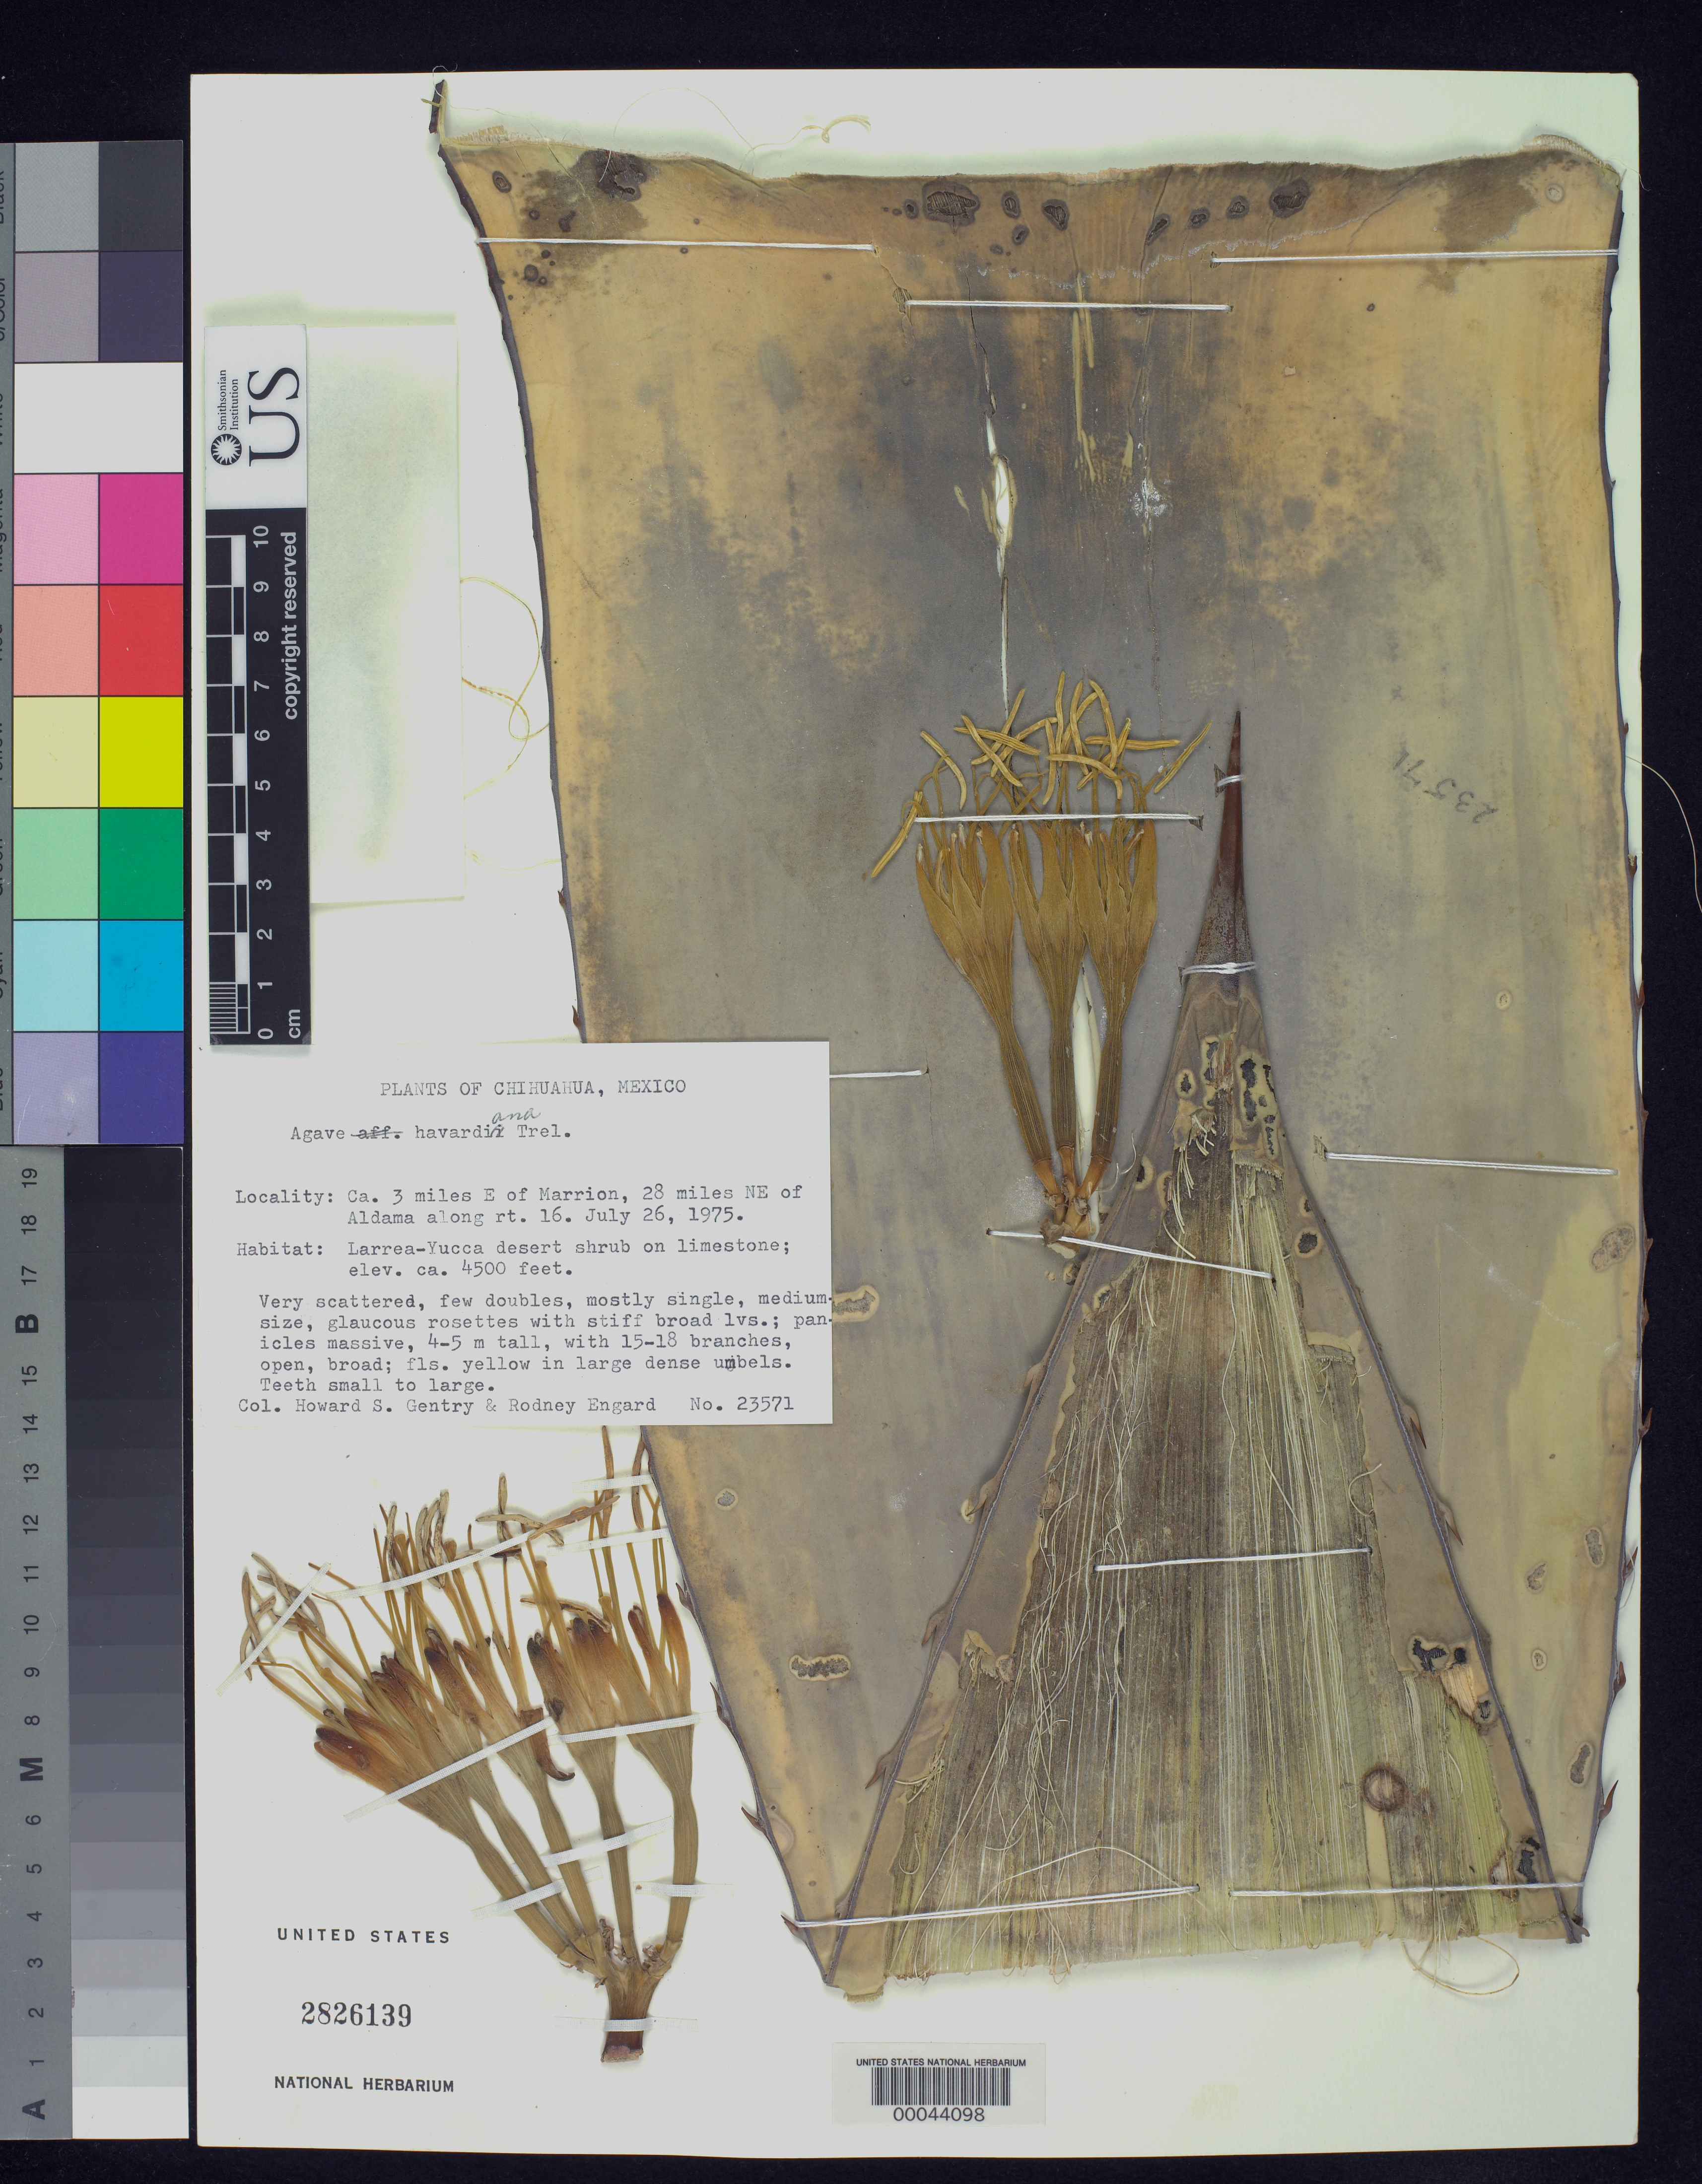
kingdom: Plantae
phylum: Tracheophyta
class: Liliopsida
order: Asparagales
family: Asparagaceae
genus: Agave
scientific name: Agave havardiana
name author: Trel.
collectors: H. S. Gentry & R. Engard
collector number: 23571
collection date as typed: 26 Jul 1975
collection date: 1975-07-26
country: Mexico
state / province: Chihuahua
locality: Ca 3 mi E of Marrion, 28 mi NE of Aldama along rt 16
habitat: Larrea-yucca desert shrub on limestone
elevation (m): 1372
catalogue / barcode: US 2826139